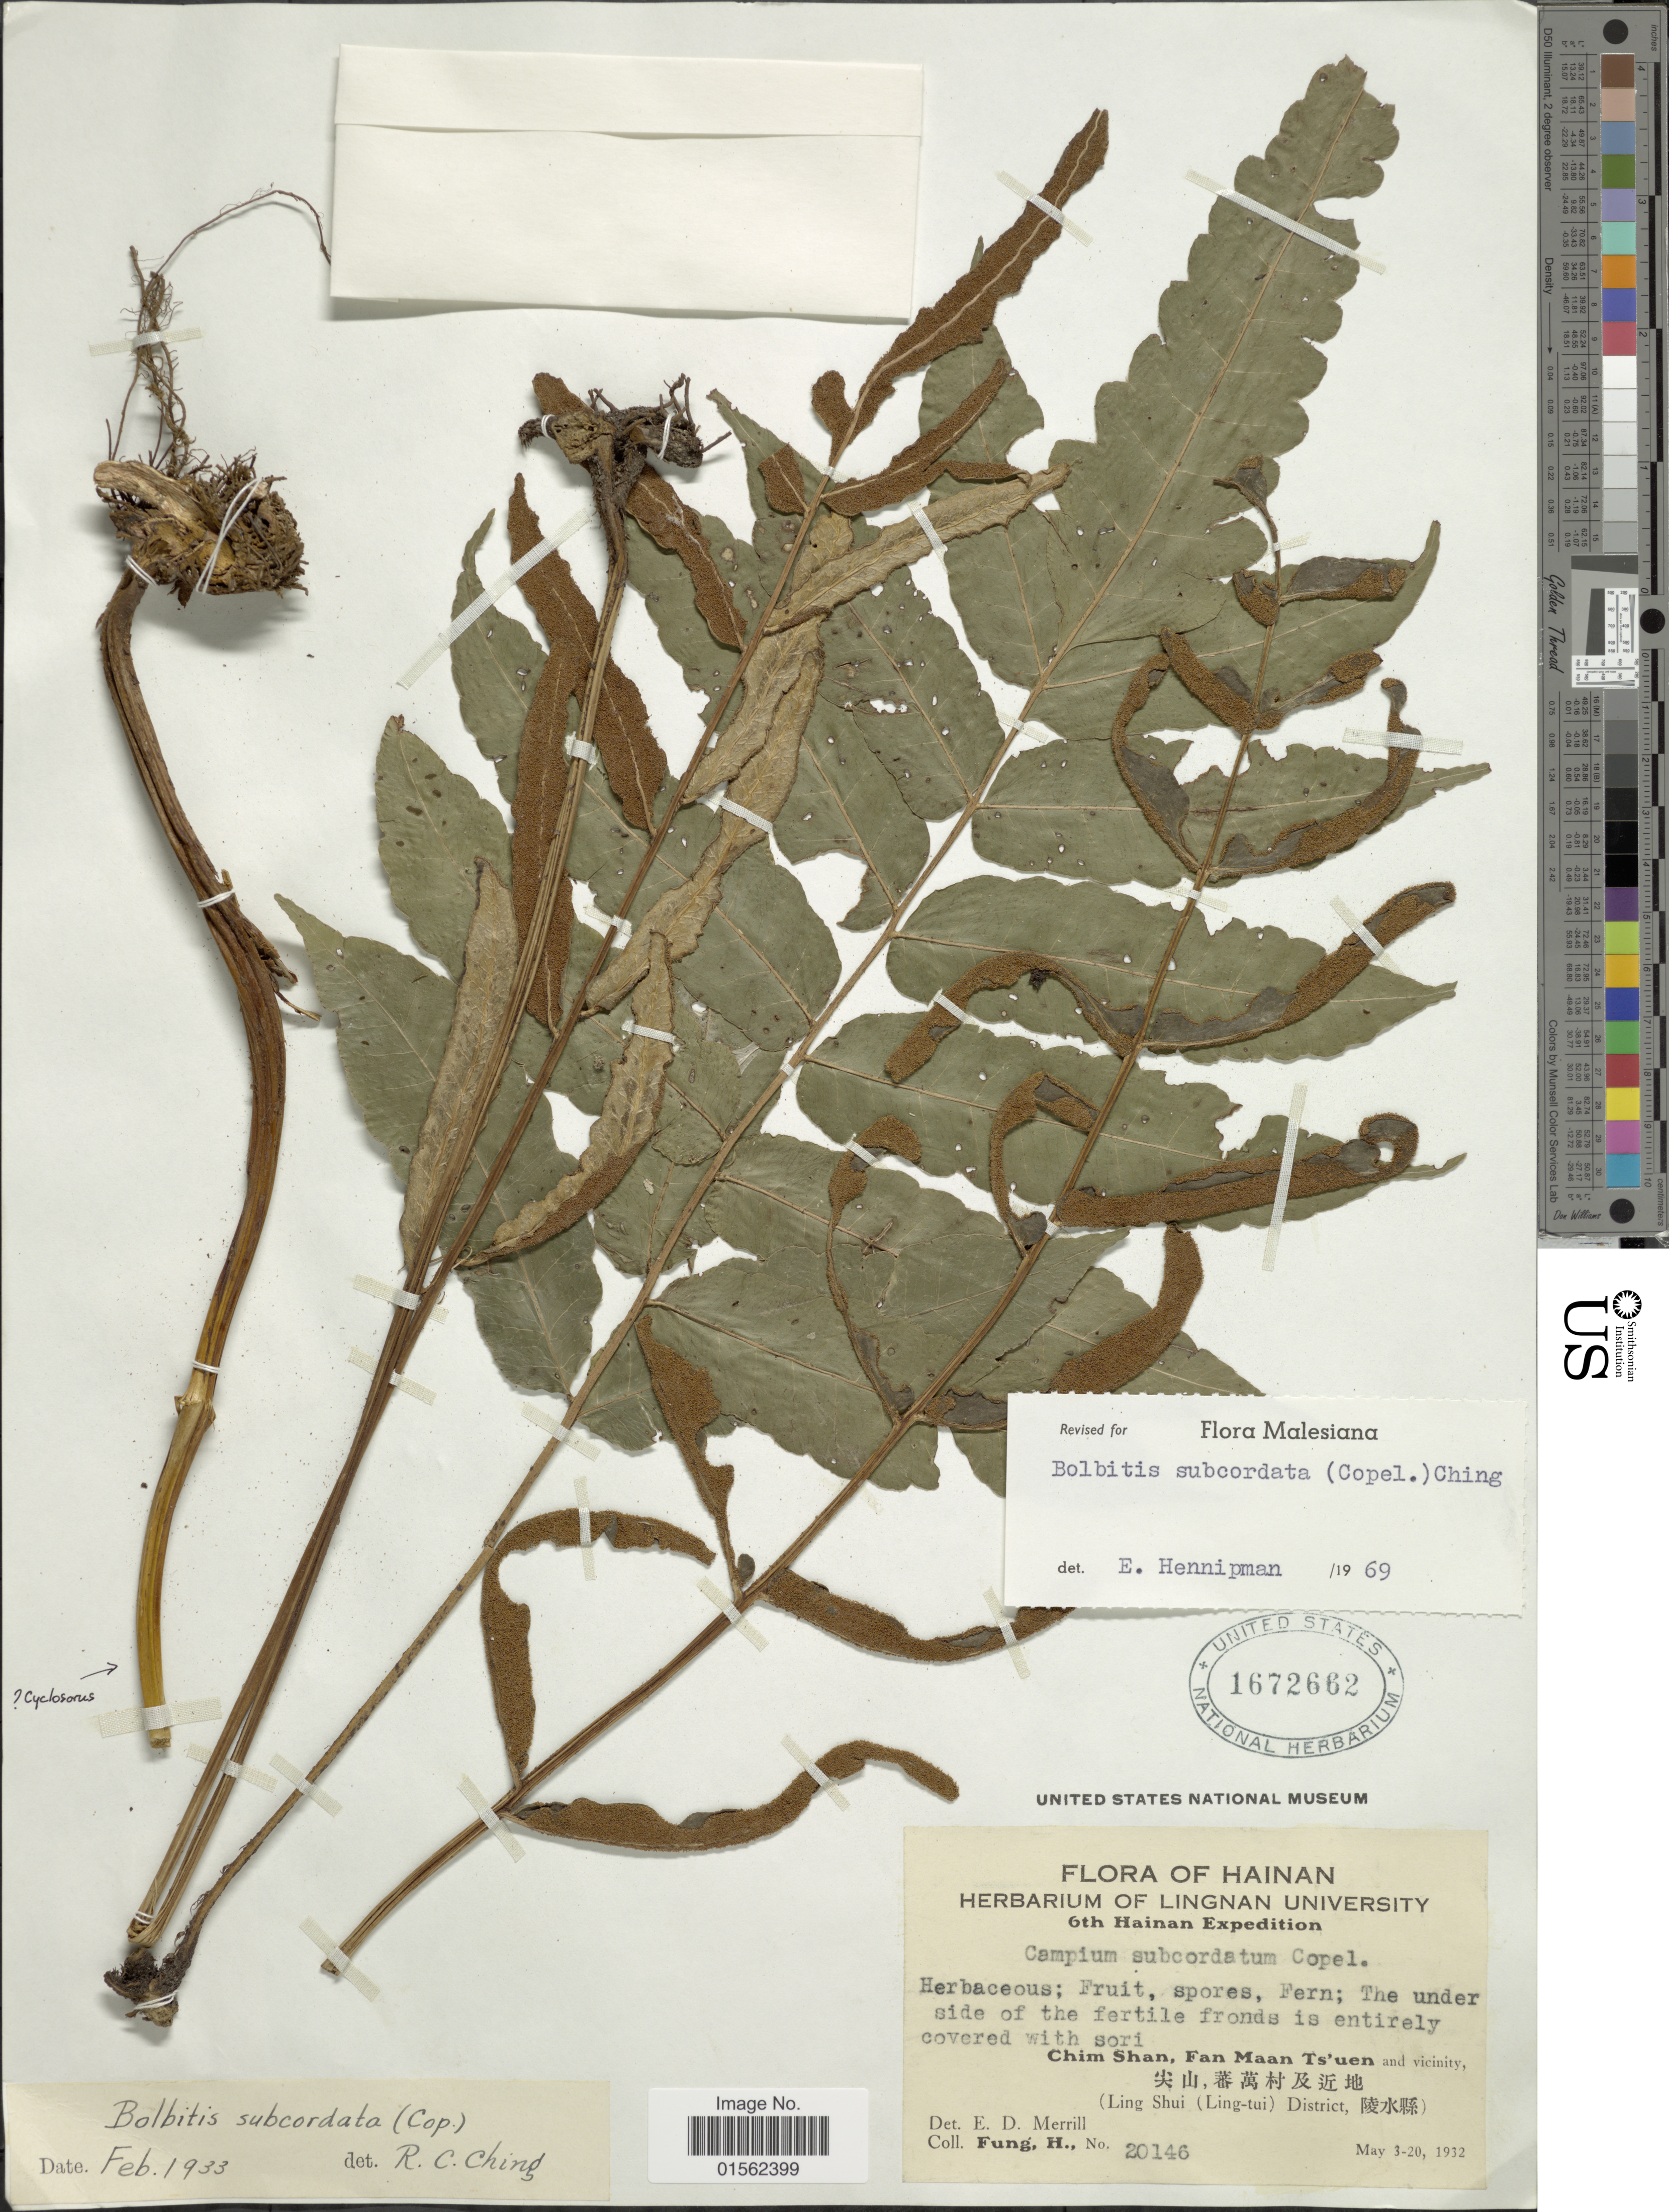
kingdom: Plantae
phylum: Tracheophyta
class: Polypodiopsida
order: Polypodiales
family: Dryopteridaceae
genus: Bolbitis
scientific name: Bolbitis subcordata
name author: (Copel.) Ching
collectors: H. Fung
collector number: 20146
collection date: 1932-05-03/1932-05-20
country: China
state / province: Hainan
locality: Chim Shan, Fan Maan Ts'uen and vicinity (Ling Shui (Ling-tui) District)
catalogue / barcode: US 1672662